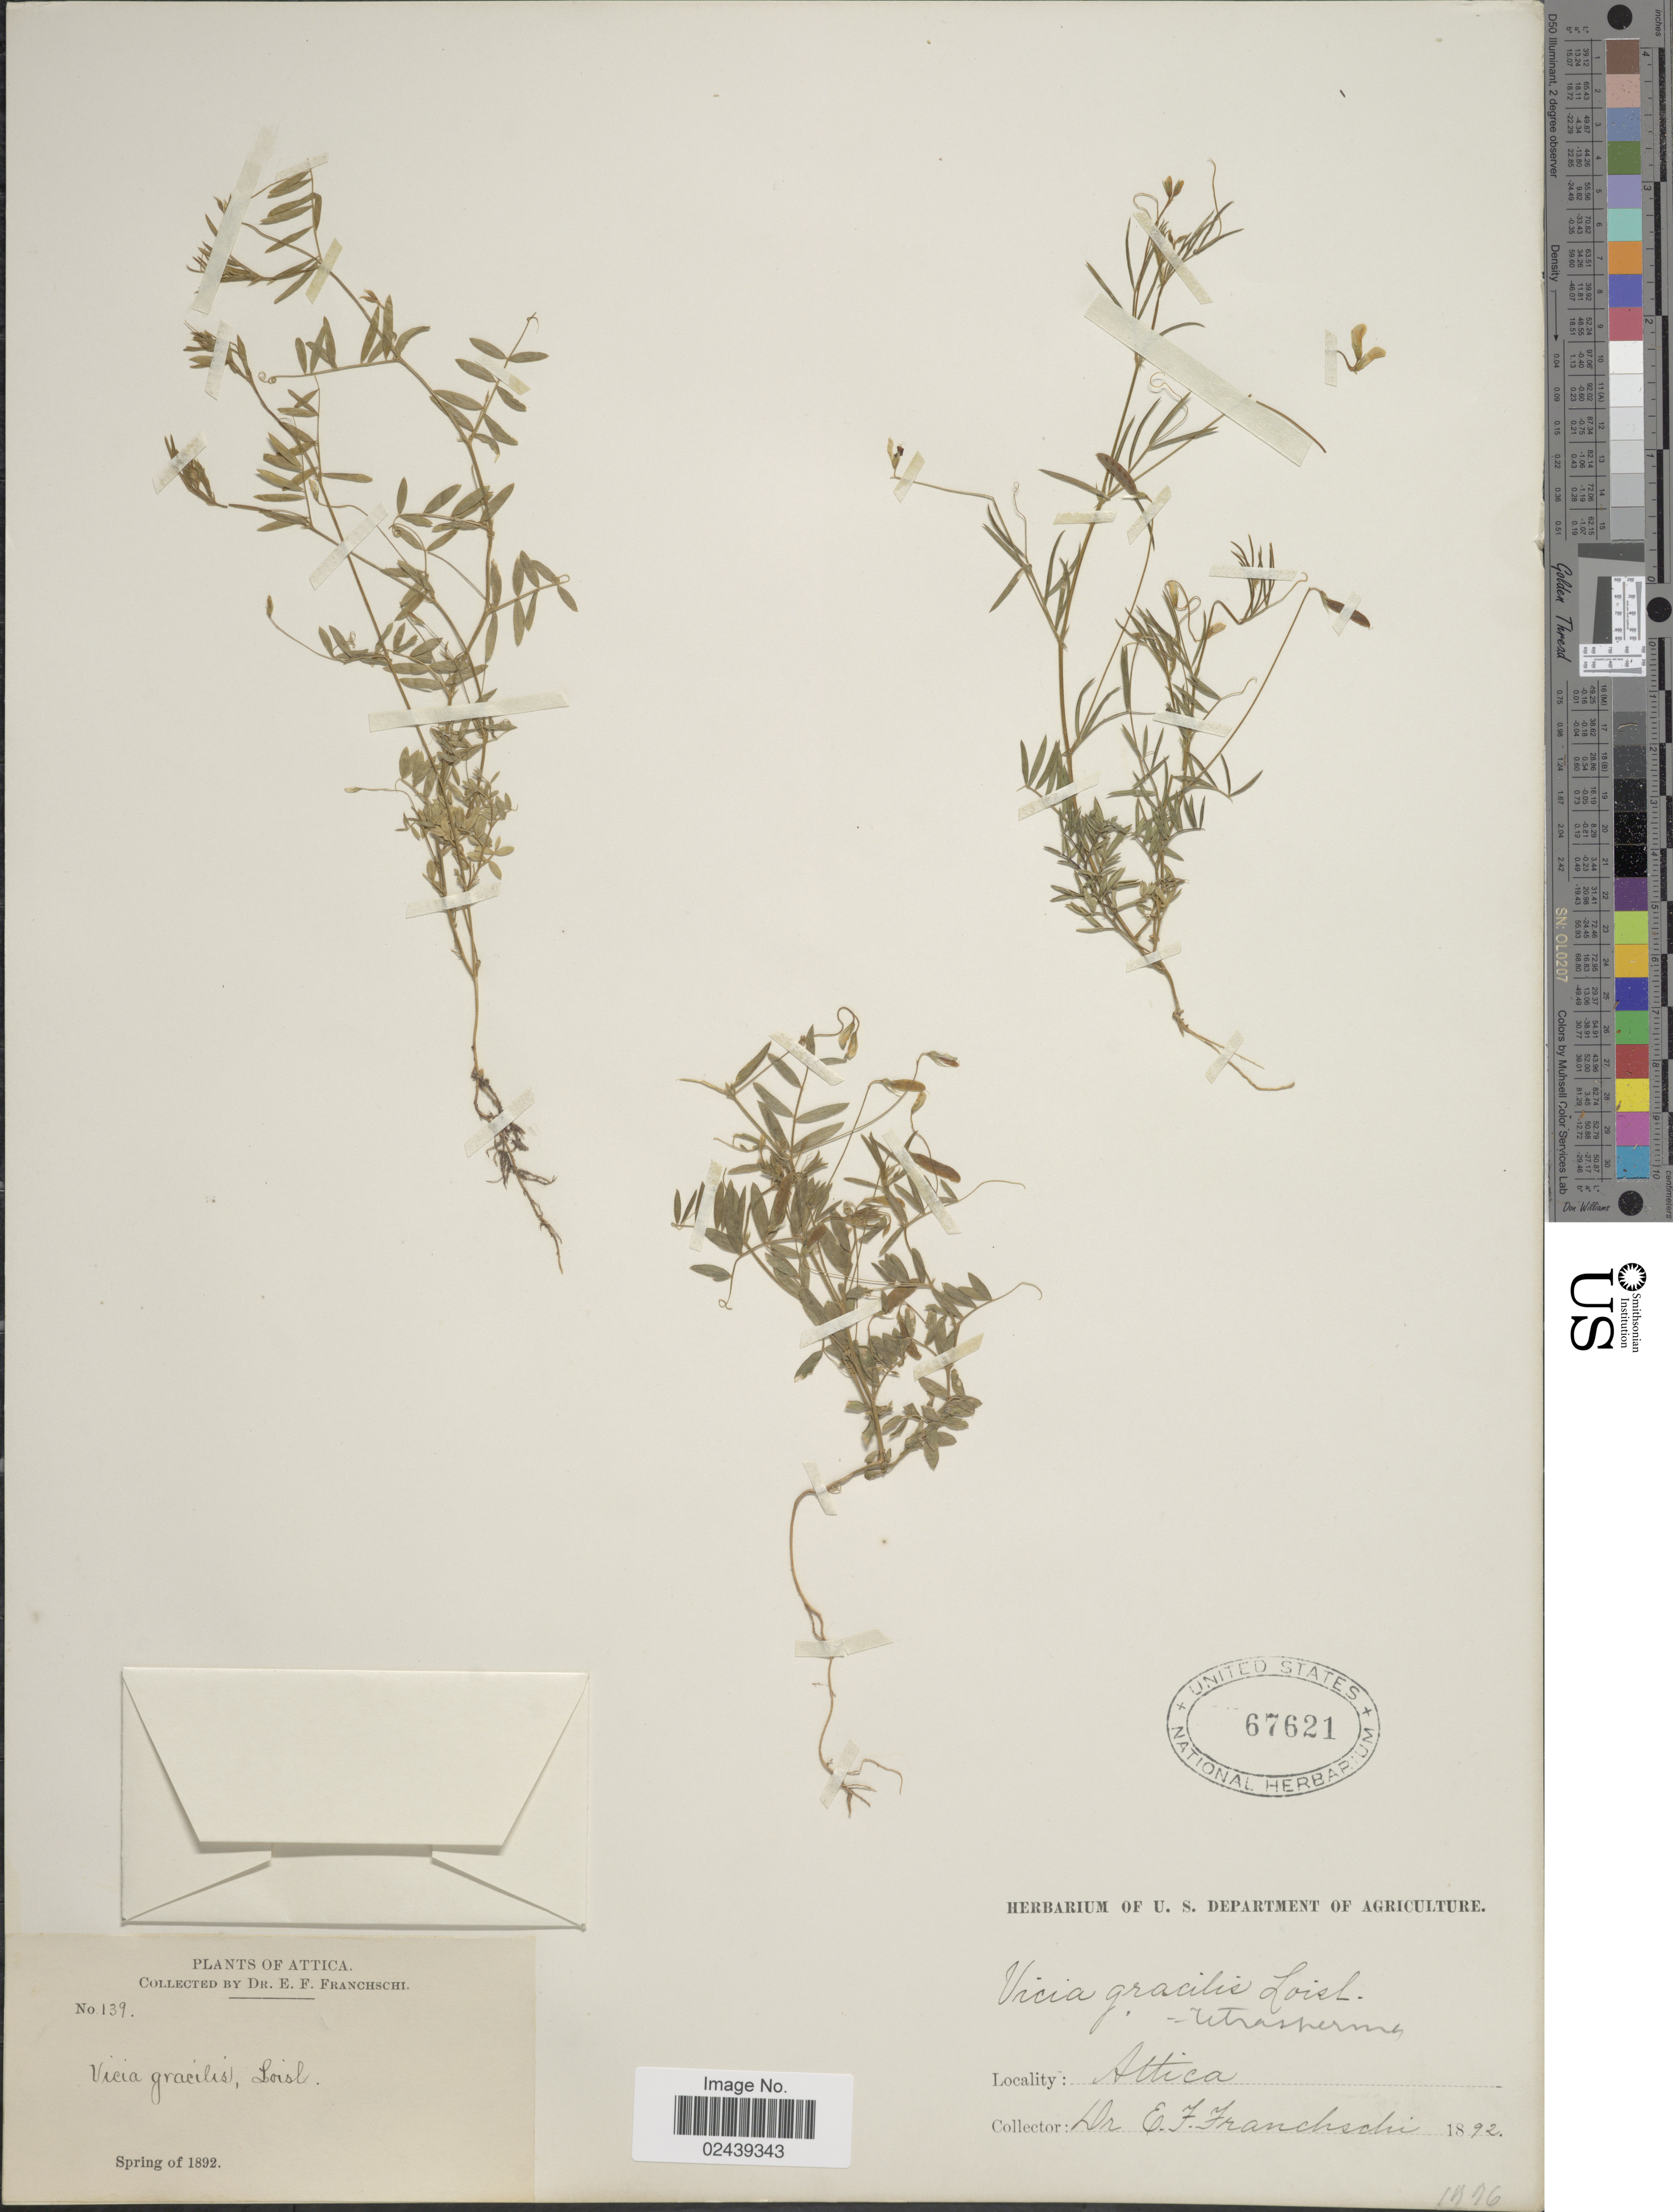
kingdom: Plantae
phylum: Tracheophyta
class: Magnoliopsida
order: Fabales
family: Fabaceae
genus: Vicia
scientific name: Vicia tetrasperma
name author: (L.) Schreb.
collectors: E. Franchschi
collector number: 139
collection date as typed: Spring of 1892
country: Greece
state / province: Attica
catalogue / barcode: US 67621